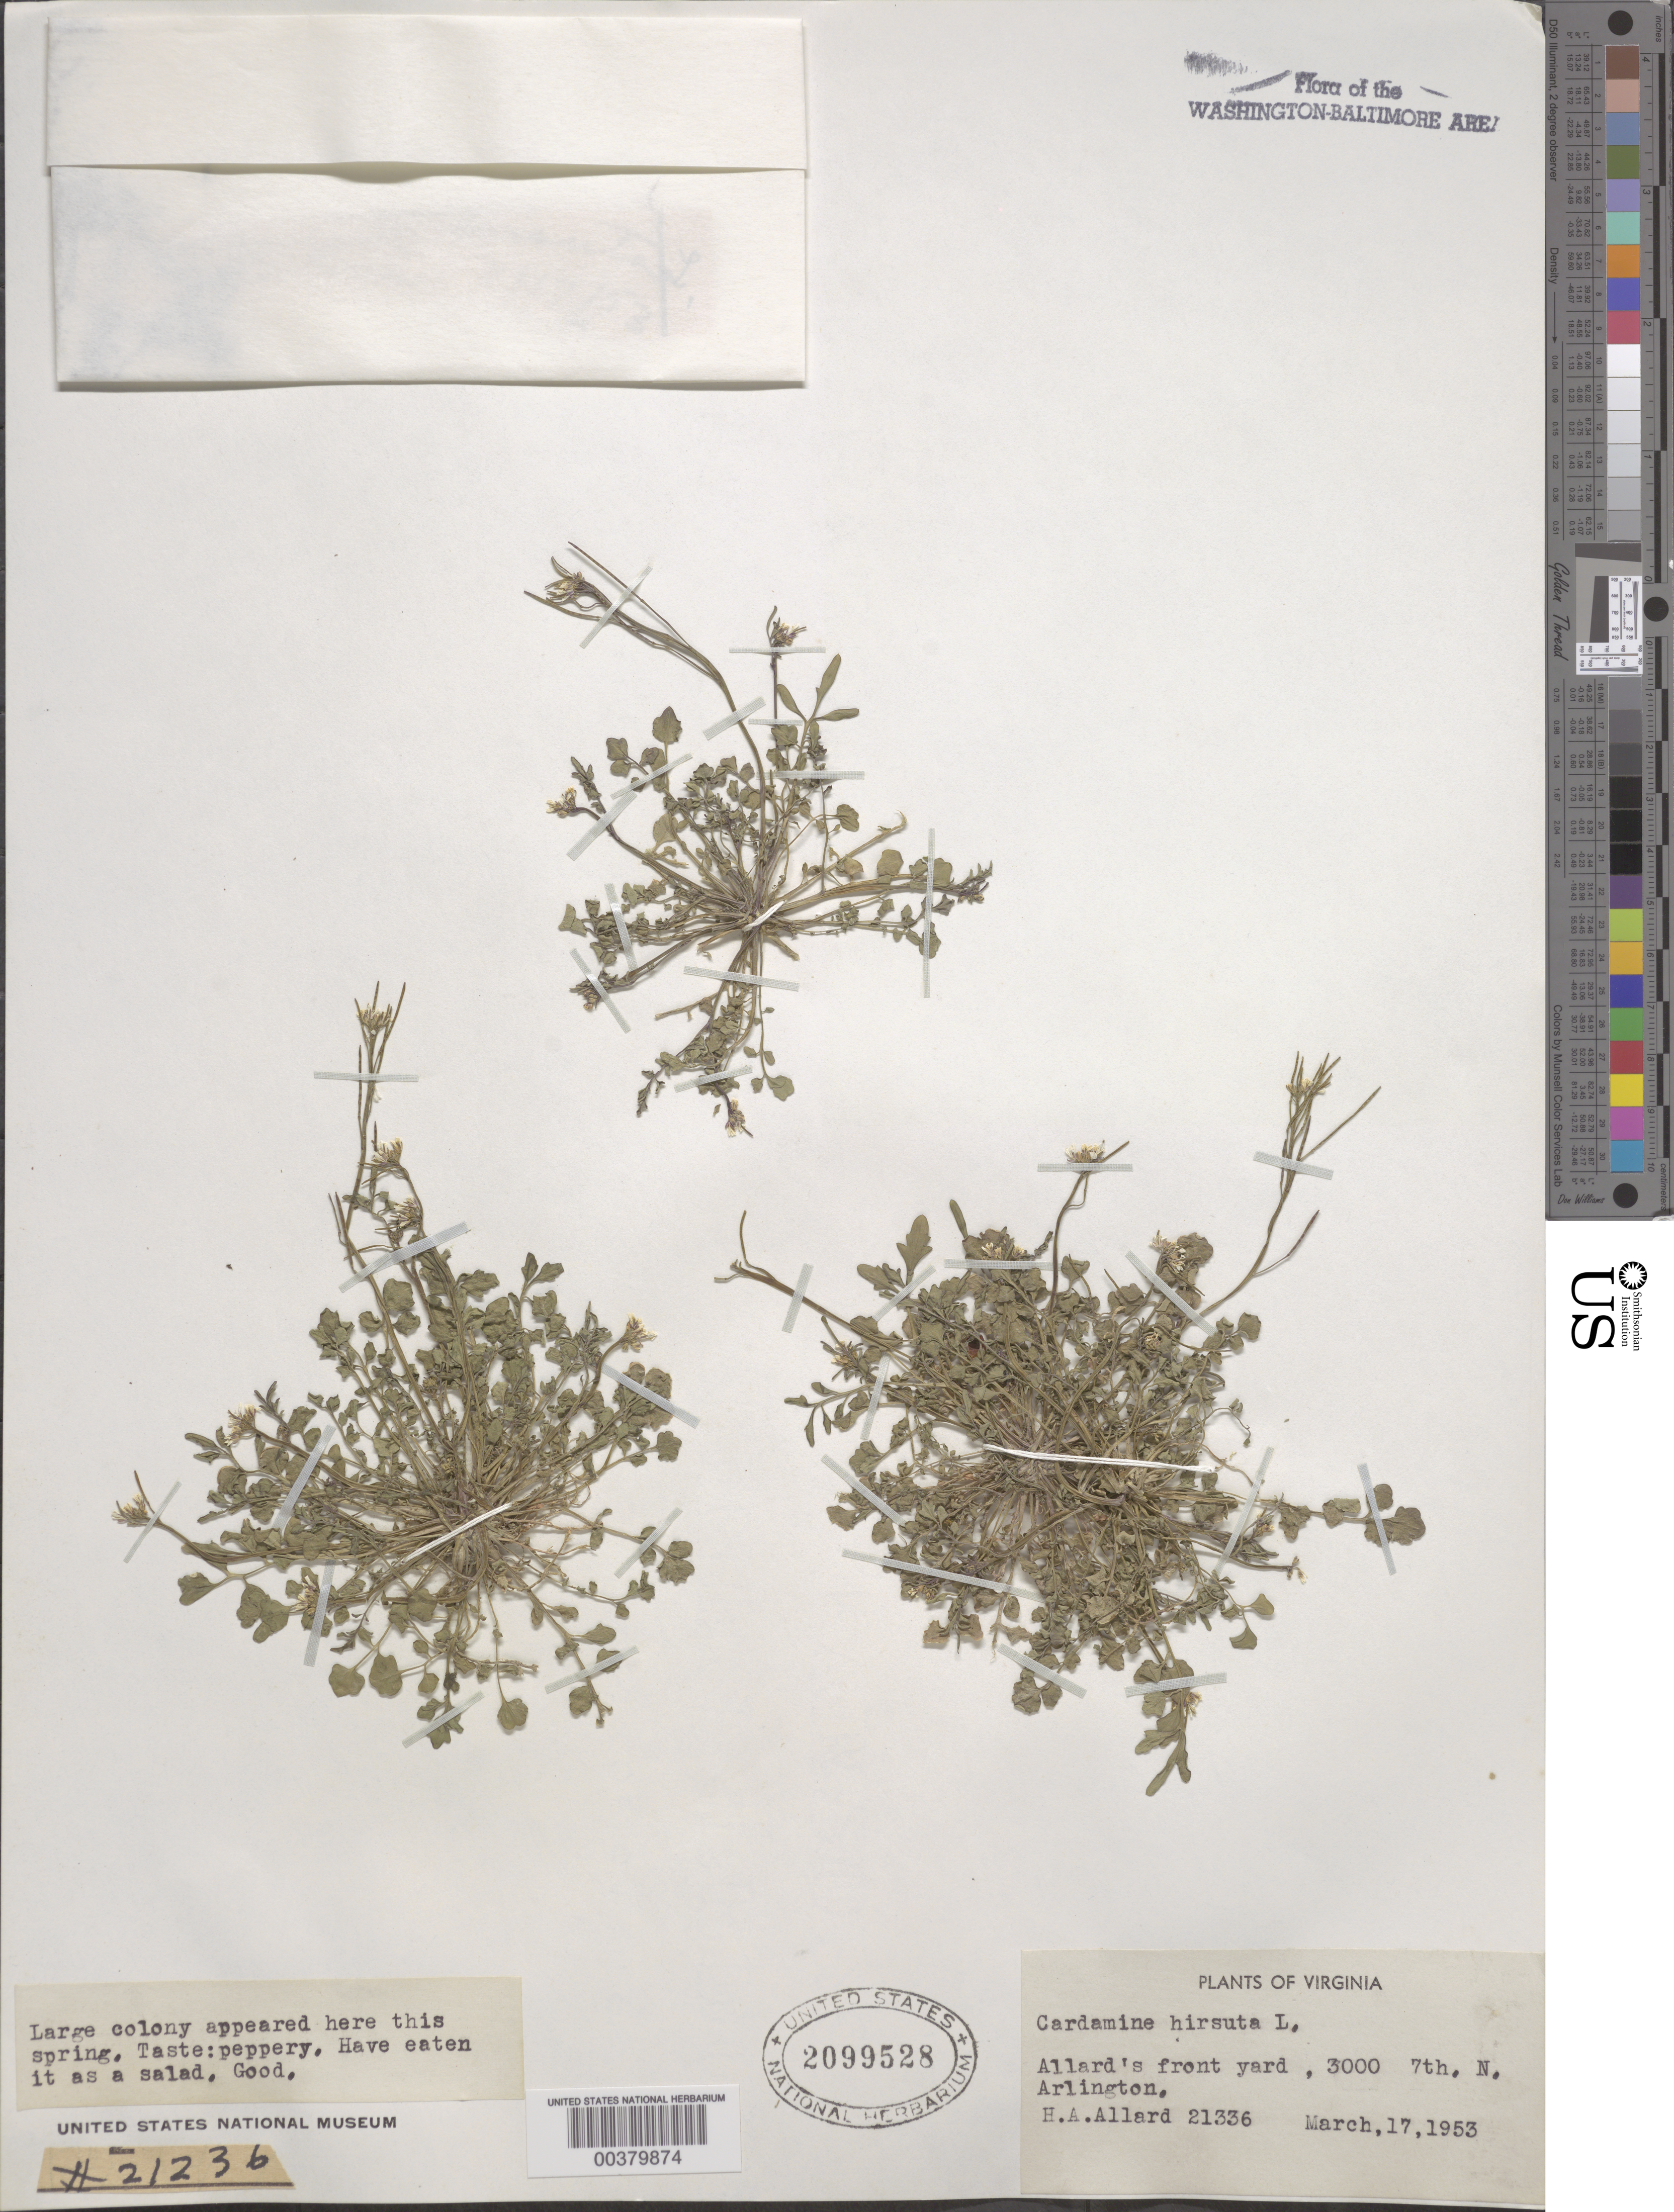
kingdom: Plantae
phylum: Tracheophyta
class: Magnoliopsida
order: Brassicales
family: Brassicaceae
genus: Cardamine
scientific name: Cardamine hirsuta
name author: L.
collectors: H. A. Allard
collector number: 21336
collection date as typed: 17 Mar 1953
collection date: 1953-03-17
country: United States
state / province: Virginia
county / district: Arlington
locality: Arlington, Allards Yard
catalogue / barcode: US 2099528